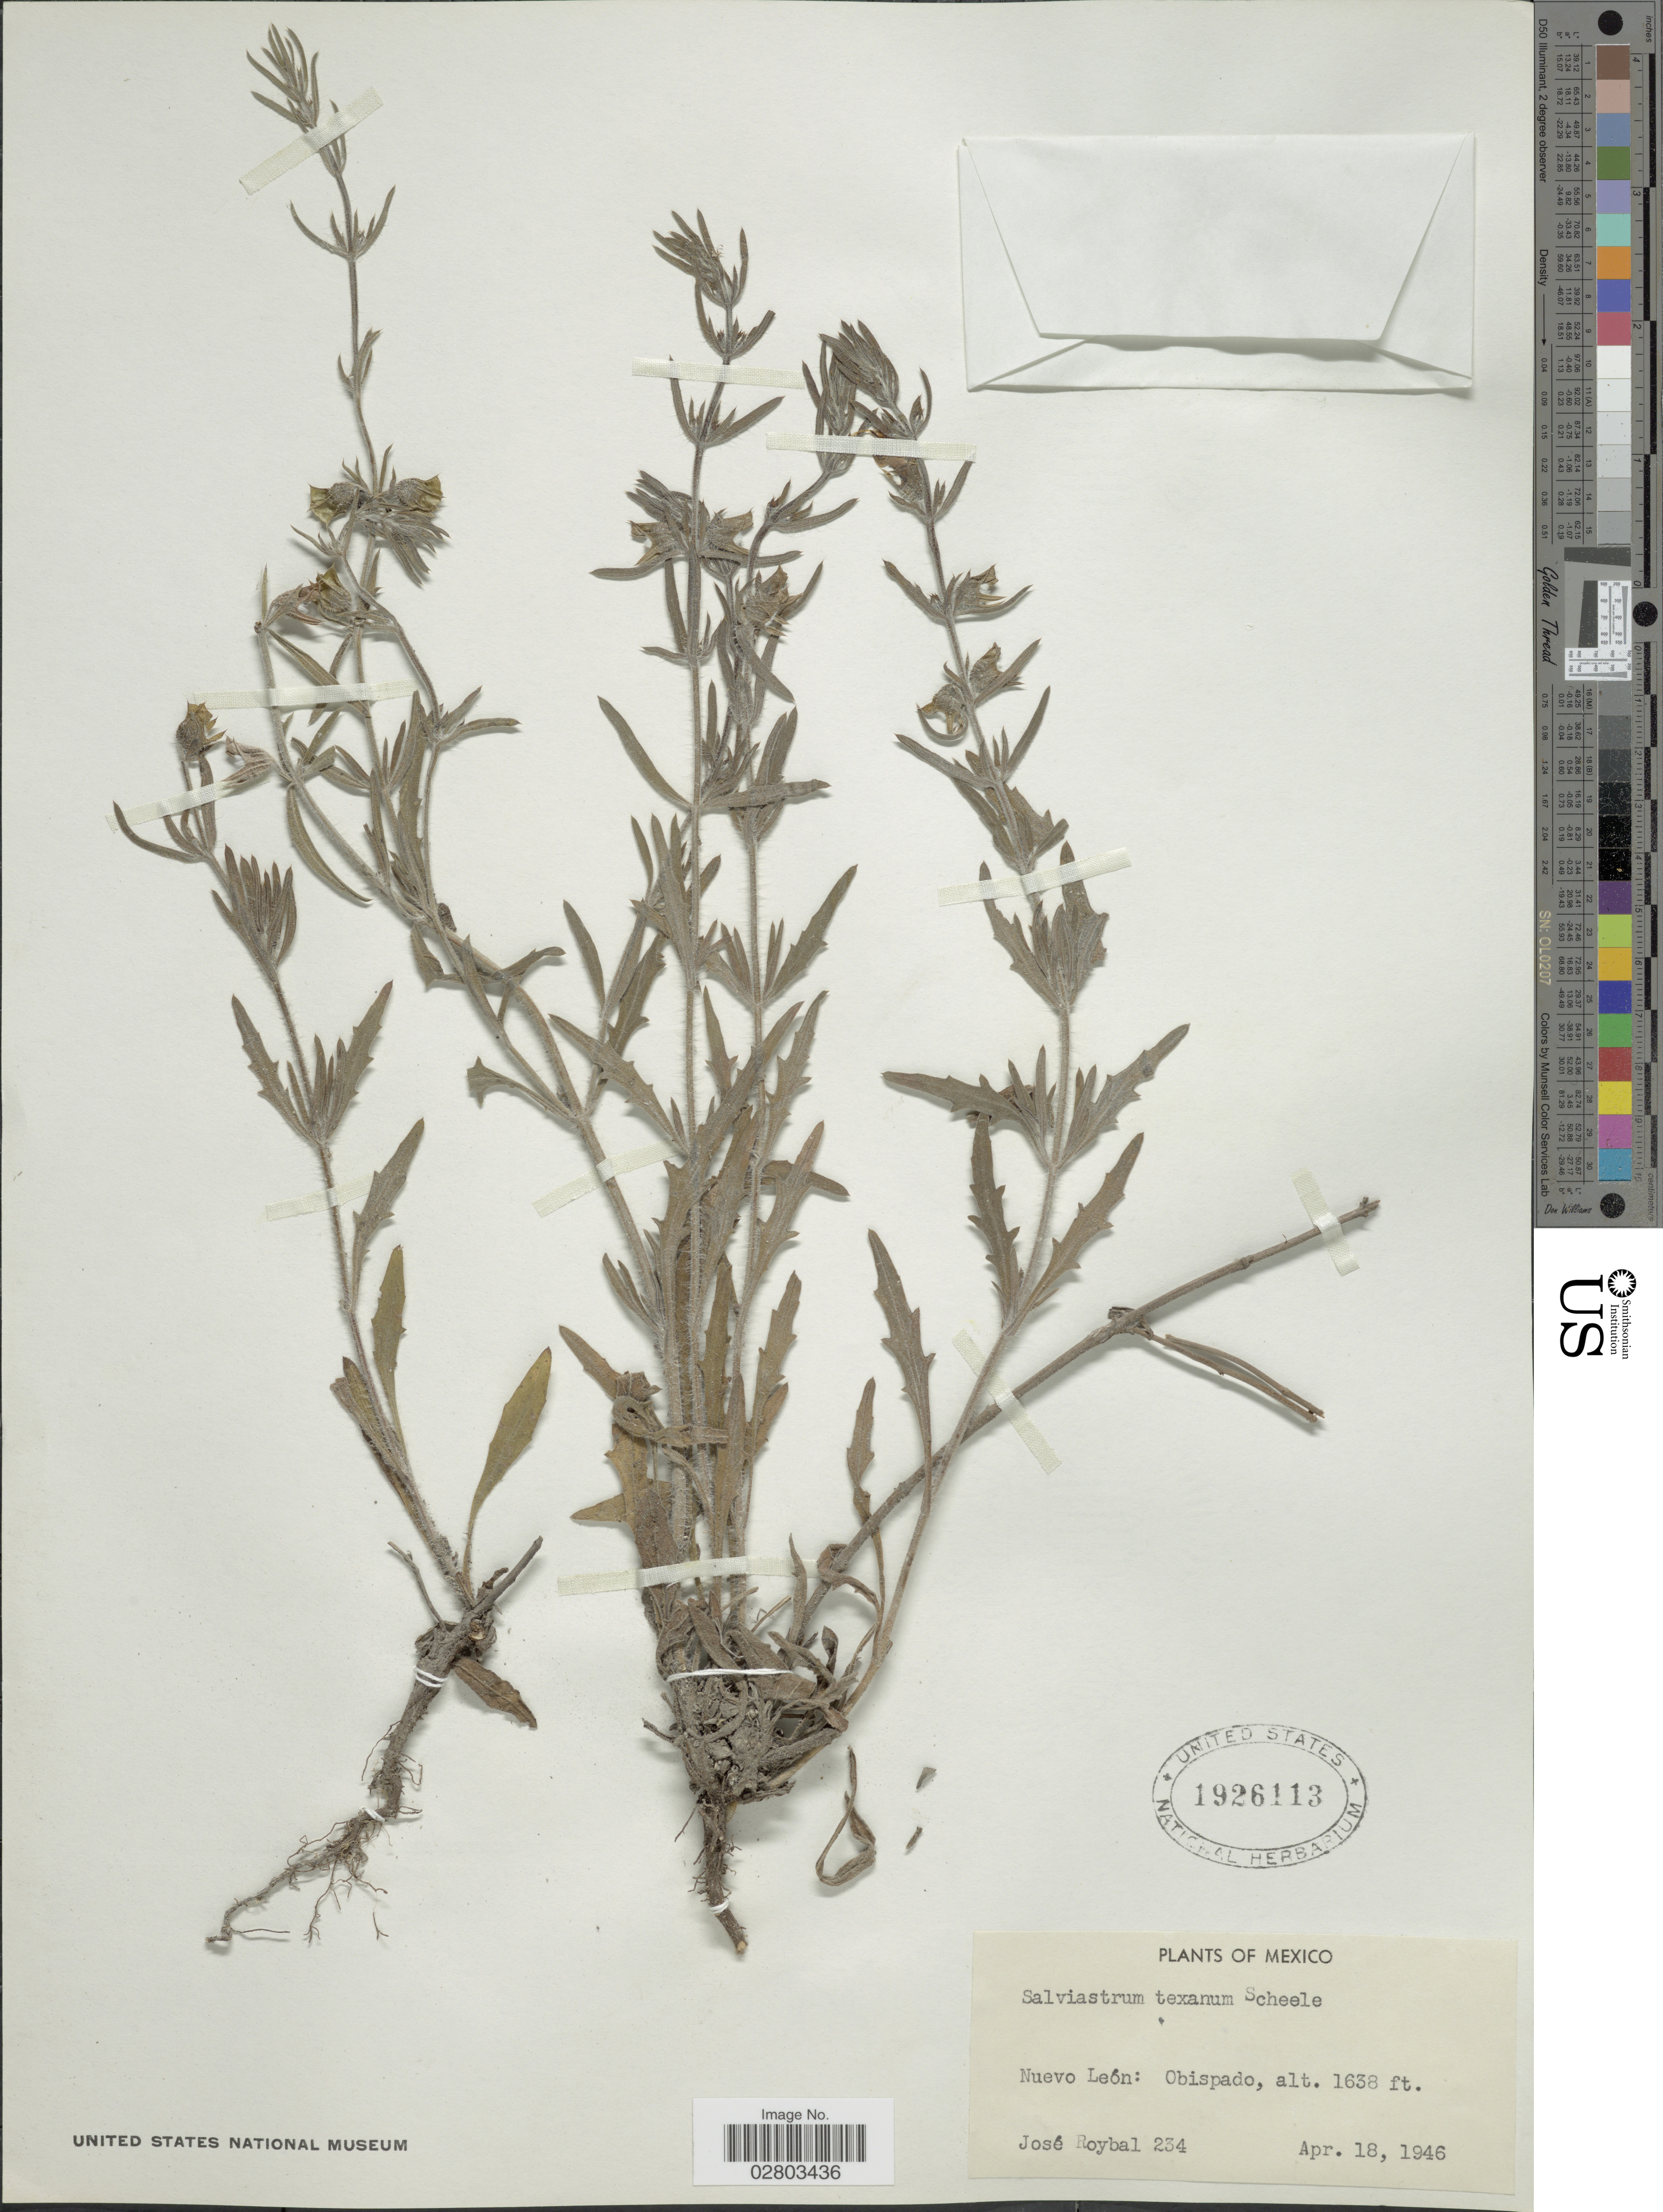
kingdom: Plantae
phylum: Tracheophyta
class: Magnoliopsida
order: Lamiales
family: Lamiaceae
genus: Salvia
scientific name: Salvia texana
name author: (Scheele) Torr.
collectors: J. Roybal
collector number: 234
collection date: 1946-04-18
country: Mexico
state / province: Nuevo León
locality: Obispado.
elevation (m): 499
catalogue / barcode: US 1926113